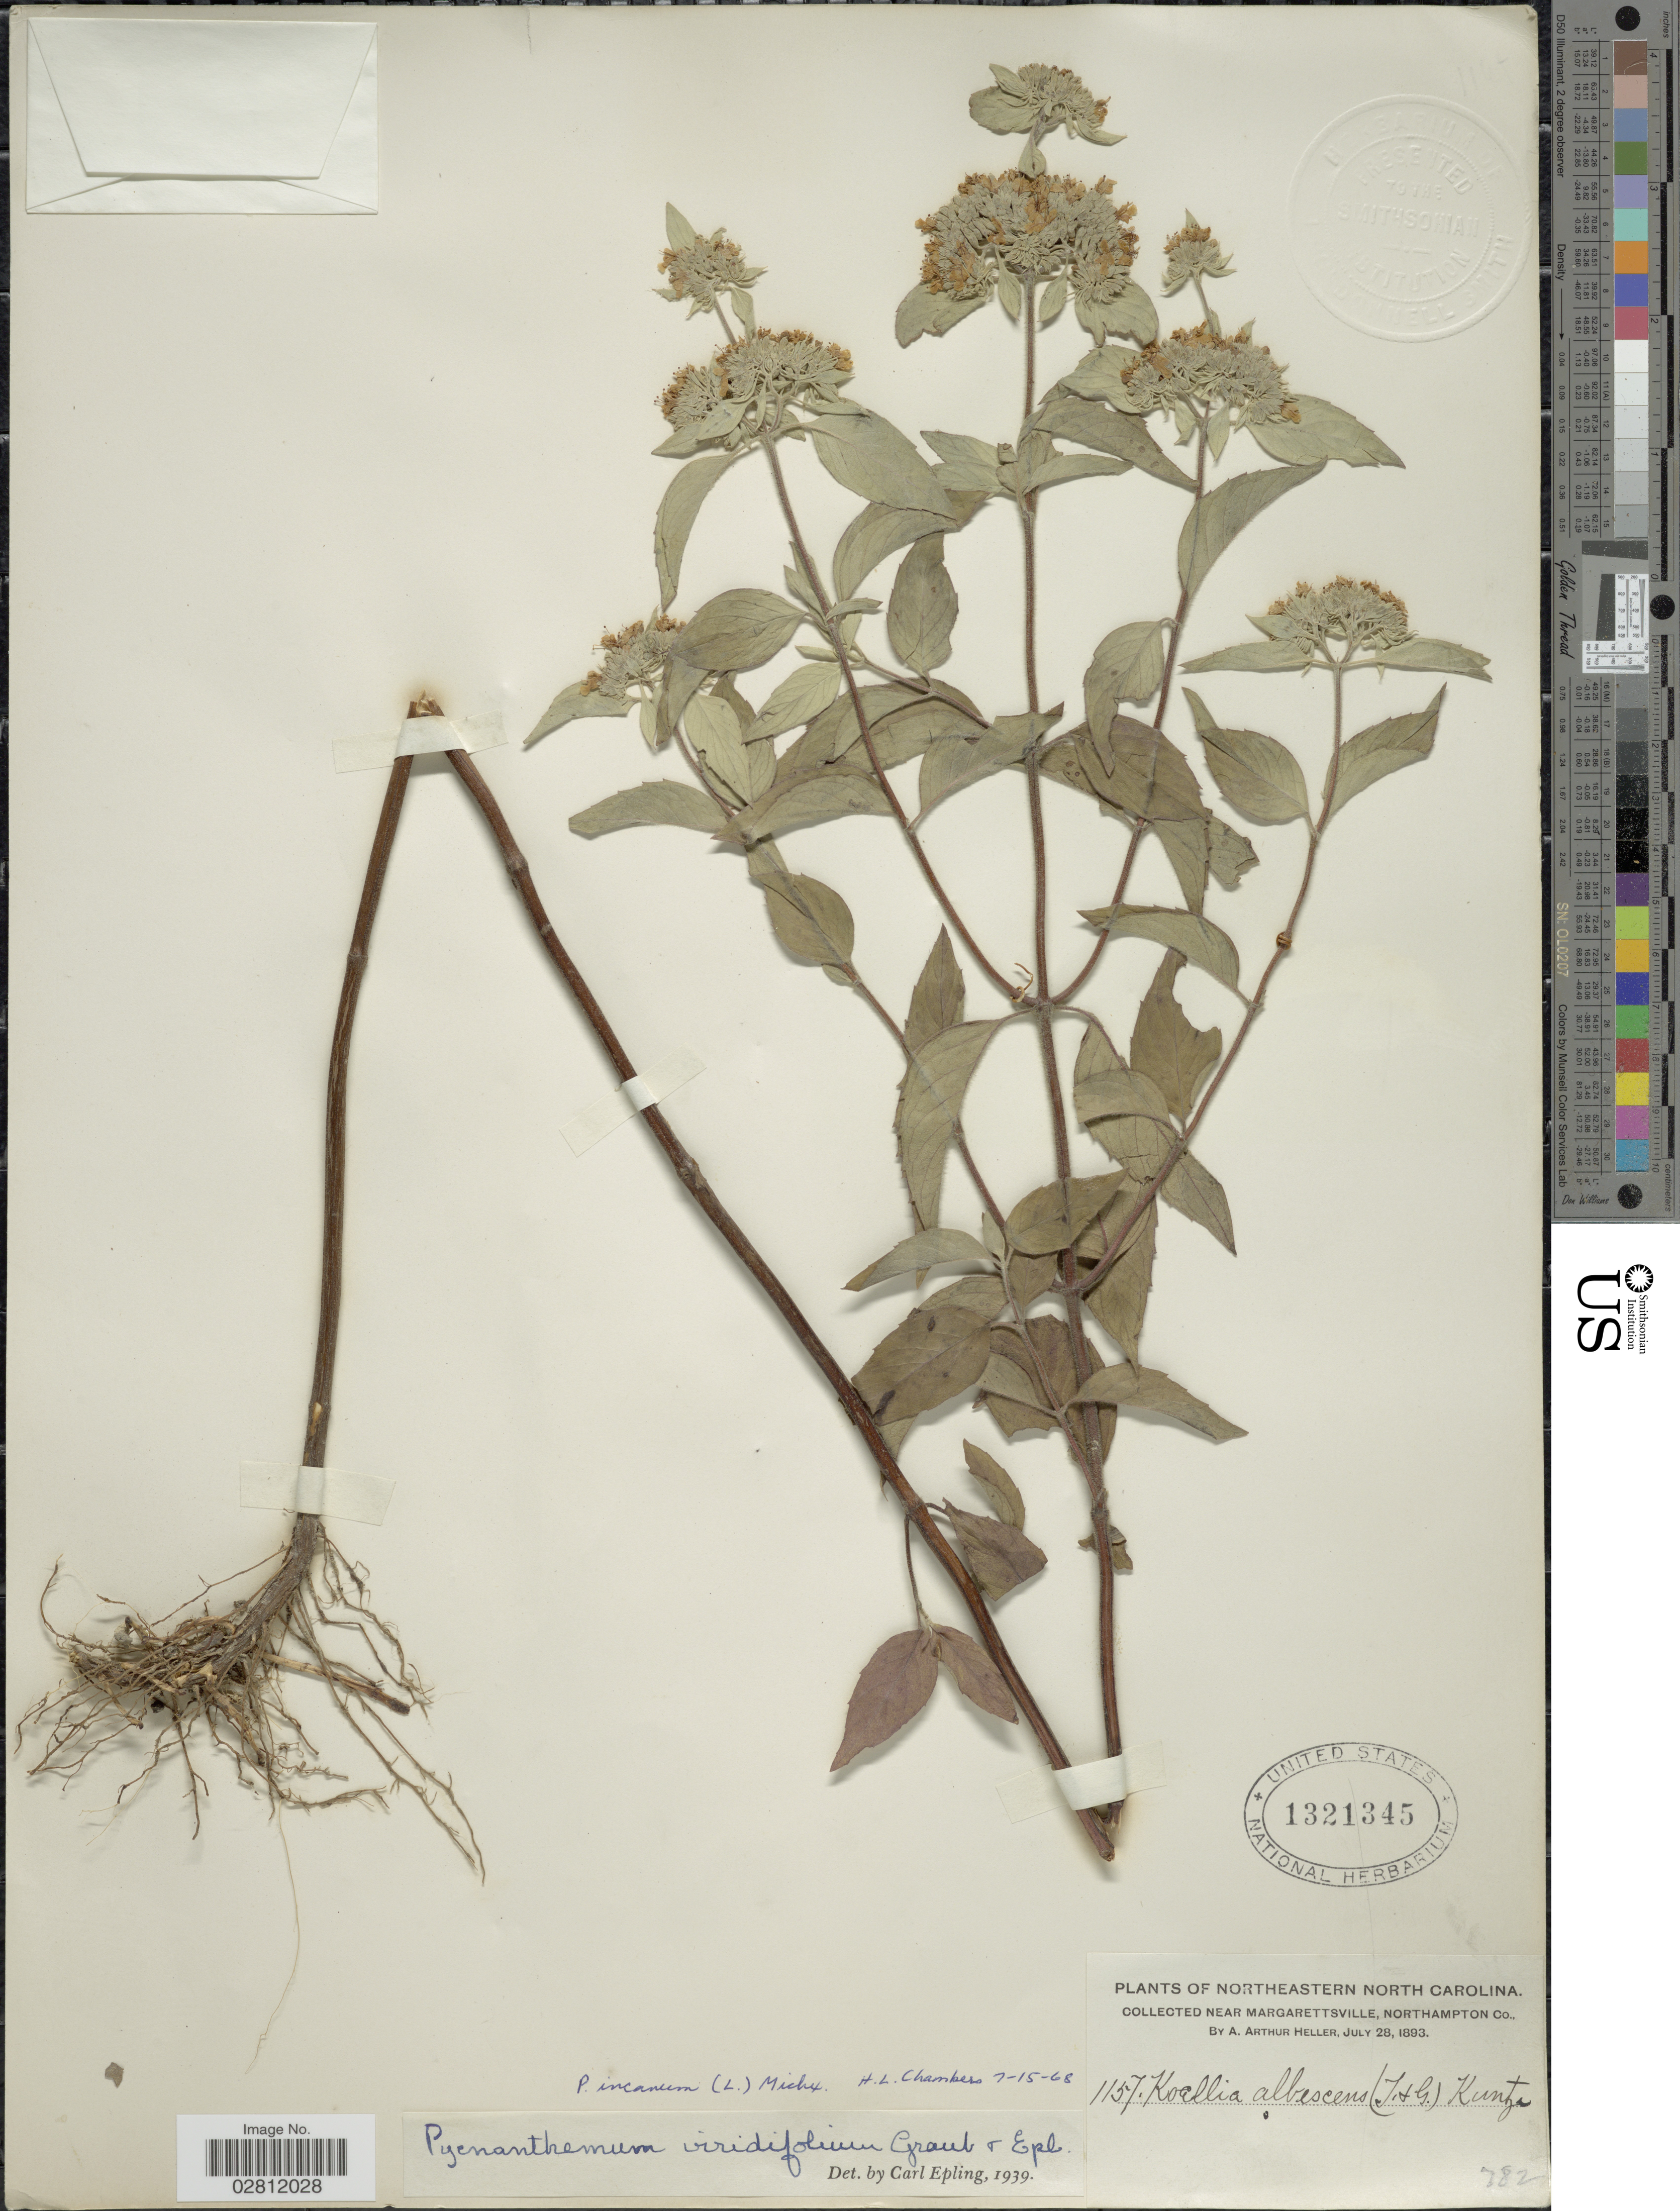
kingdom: Plantae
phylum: Tracheophyta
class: Magnoliopsida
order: Lamiales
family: Lamiaceae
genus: Pycnanthemum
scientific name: Pycnanthemum incanum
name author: (L.) Michx.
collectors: A. A. Heller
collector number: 1157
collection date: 1893-07-28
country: United States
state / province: North Carolina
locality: Northeastern North Carolina, near Margarettsville, Northampton Co.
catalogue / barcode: US 1321345